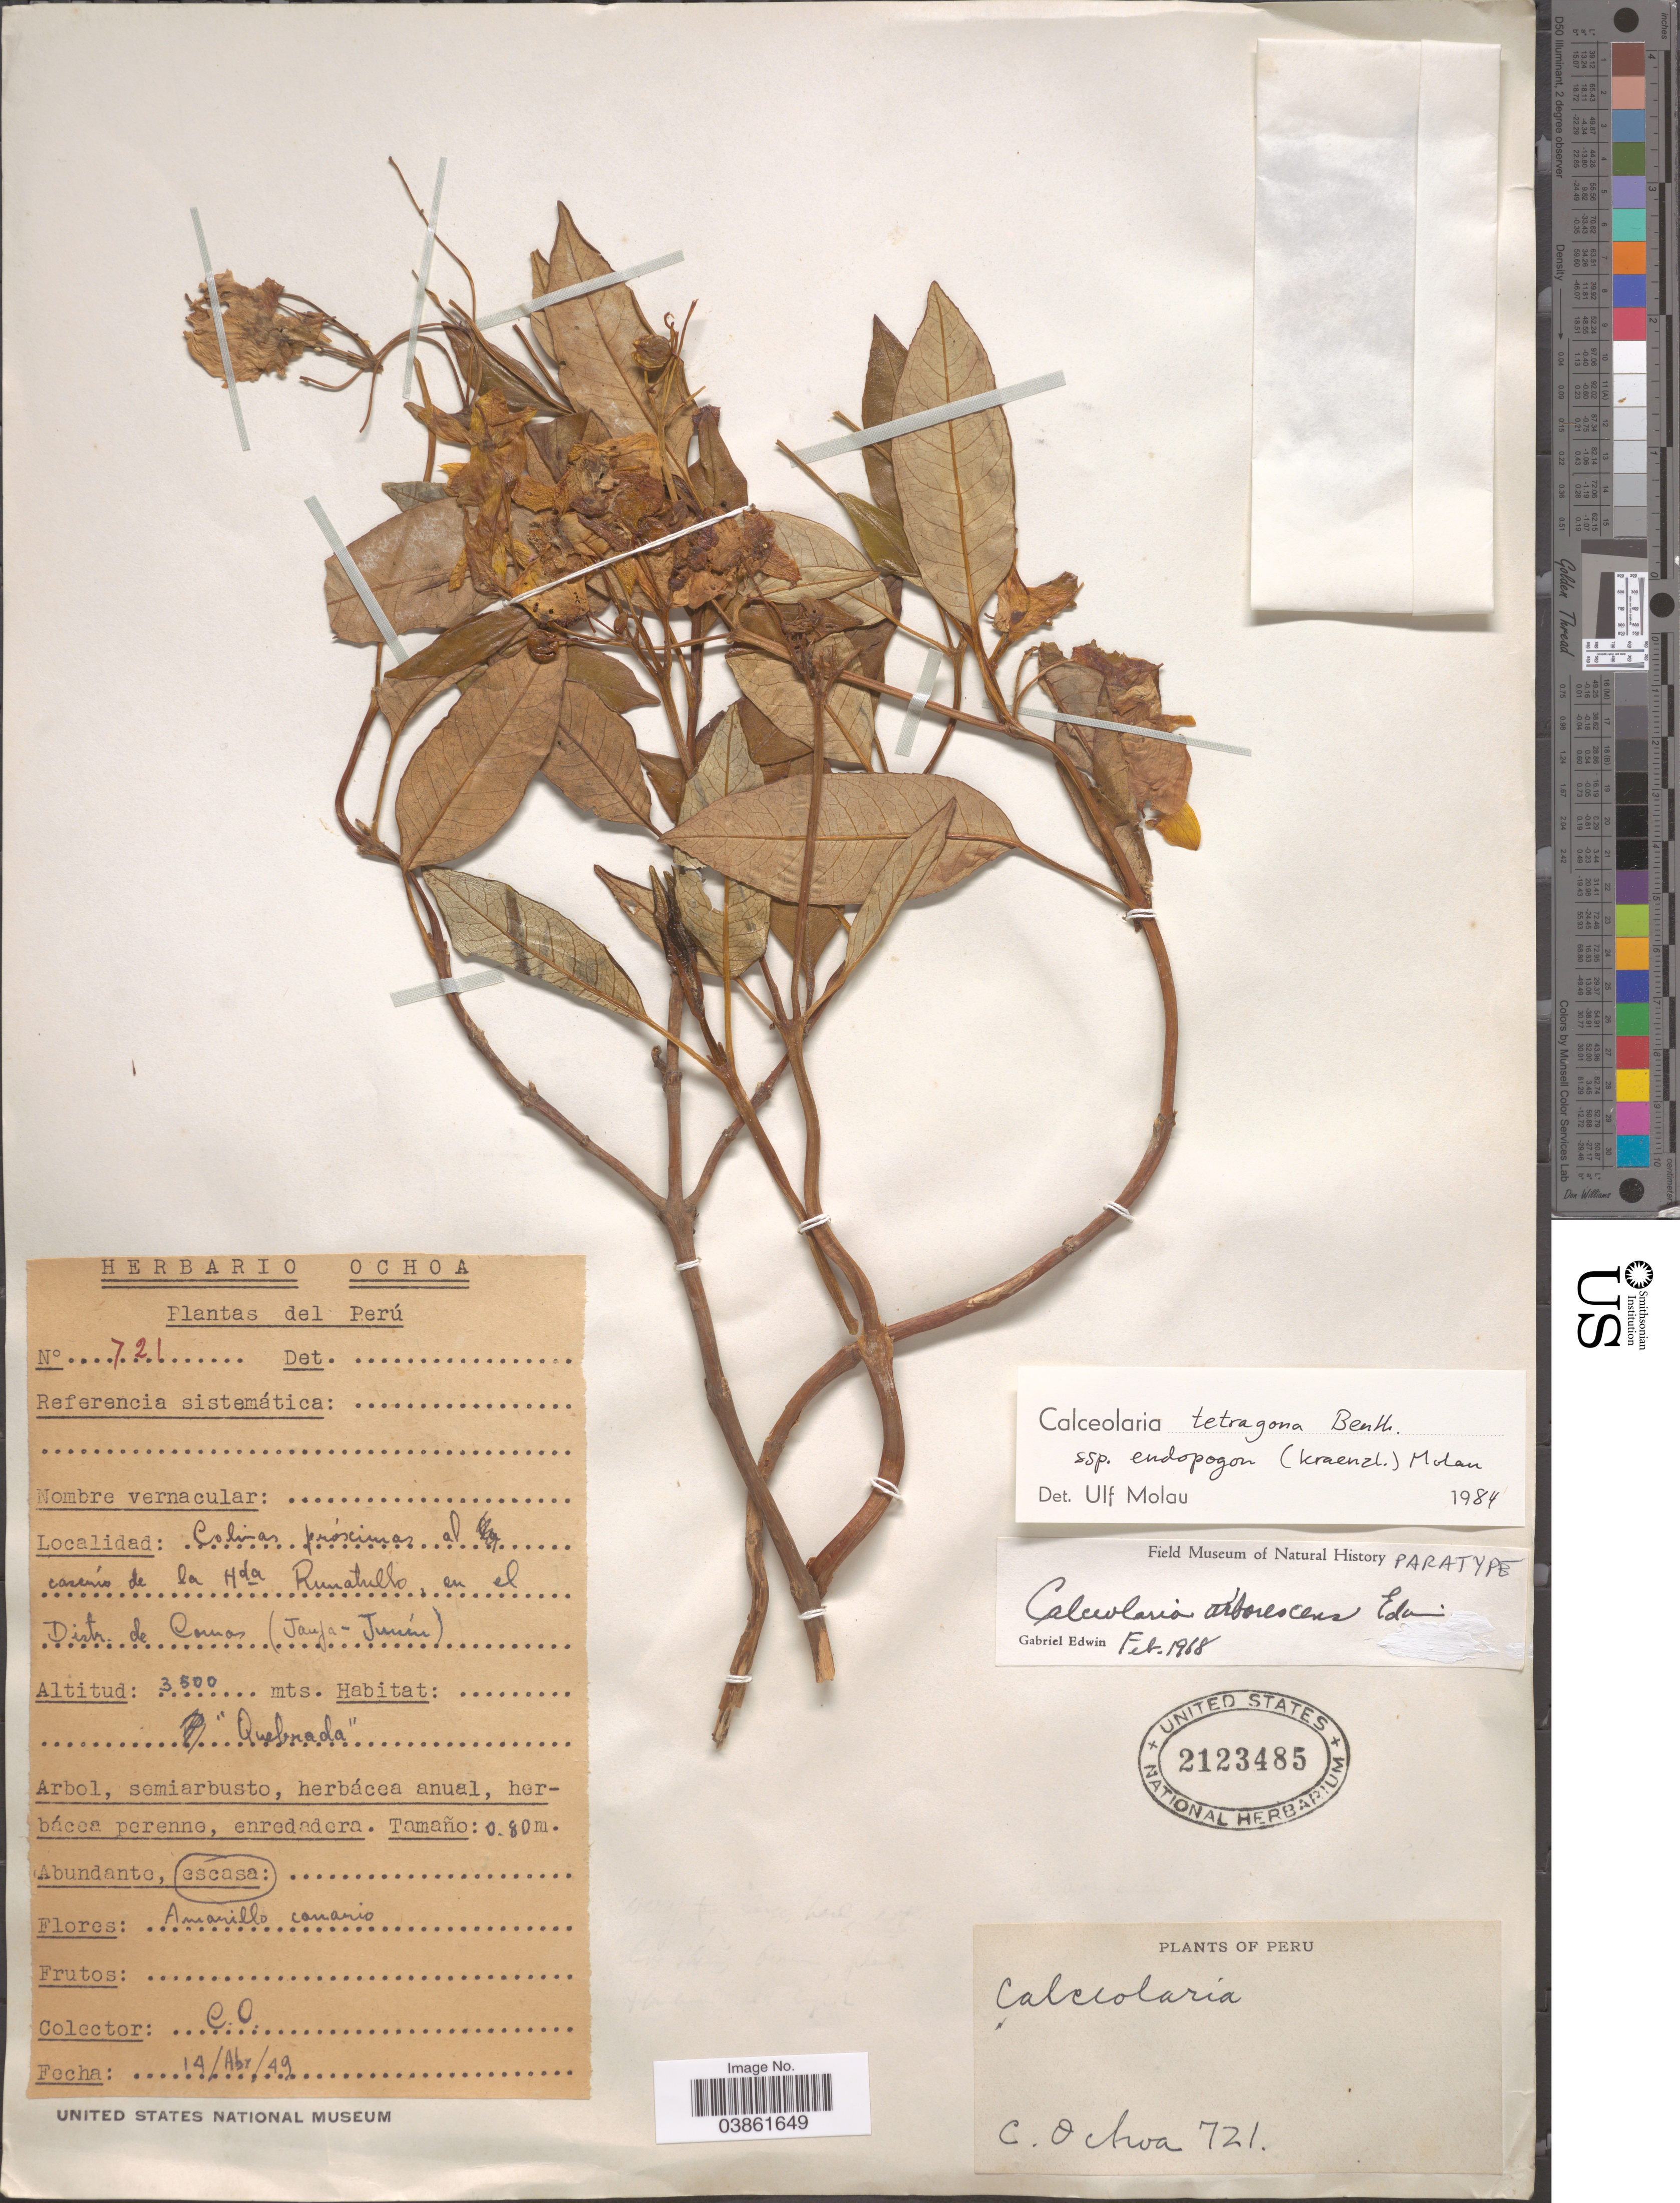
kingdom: Plantae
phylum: Tracheophyta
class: Magnoliopsida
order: Lamiales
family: Calceolariaceae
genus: Calceolaria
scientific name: Calceolaria tetragona subsp. endopogon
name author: (Kraenzl.) Molau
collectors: C. Ochoa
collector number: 721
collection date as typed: Transcribed d/m/y: 14/4/49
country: Peru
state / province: Junín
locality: Colinas proximas al caserío de la Hda Runatullo, en el Distr. de Comas (Jauja-Junín).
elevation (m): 3500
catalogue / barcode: US 2123485